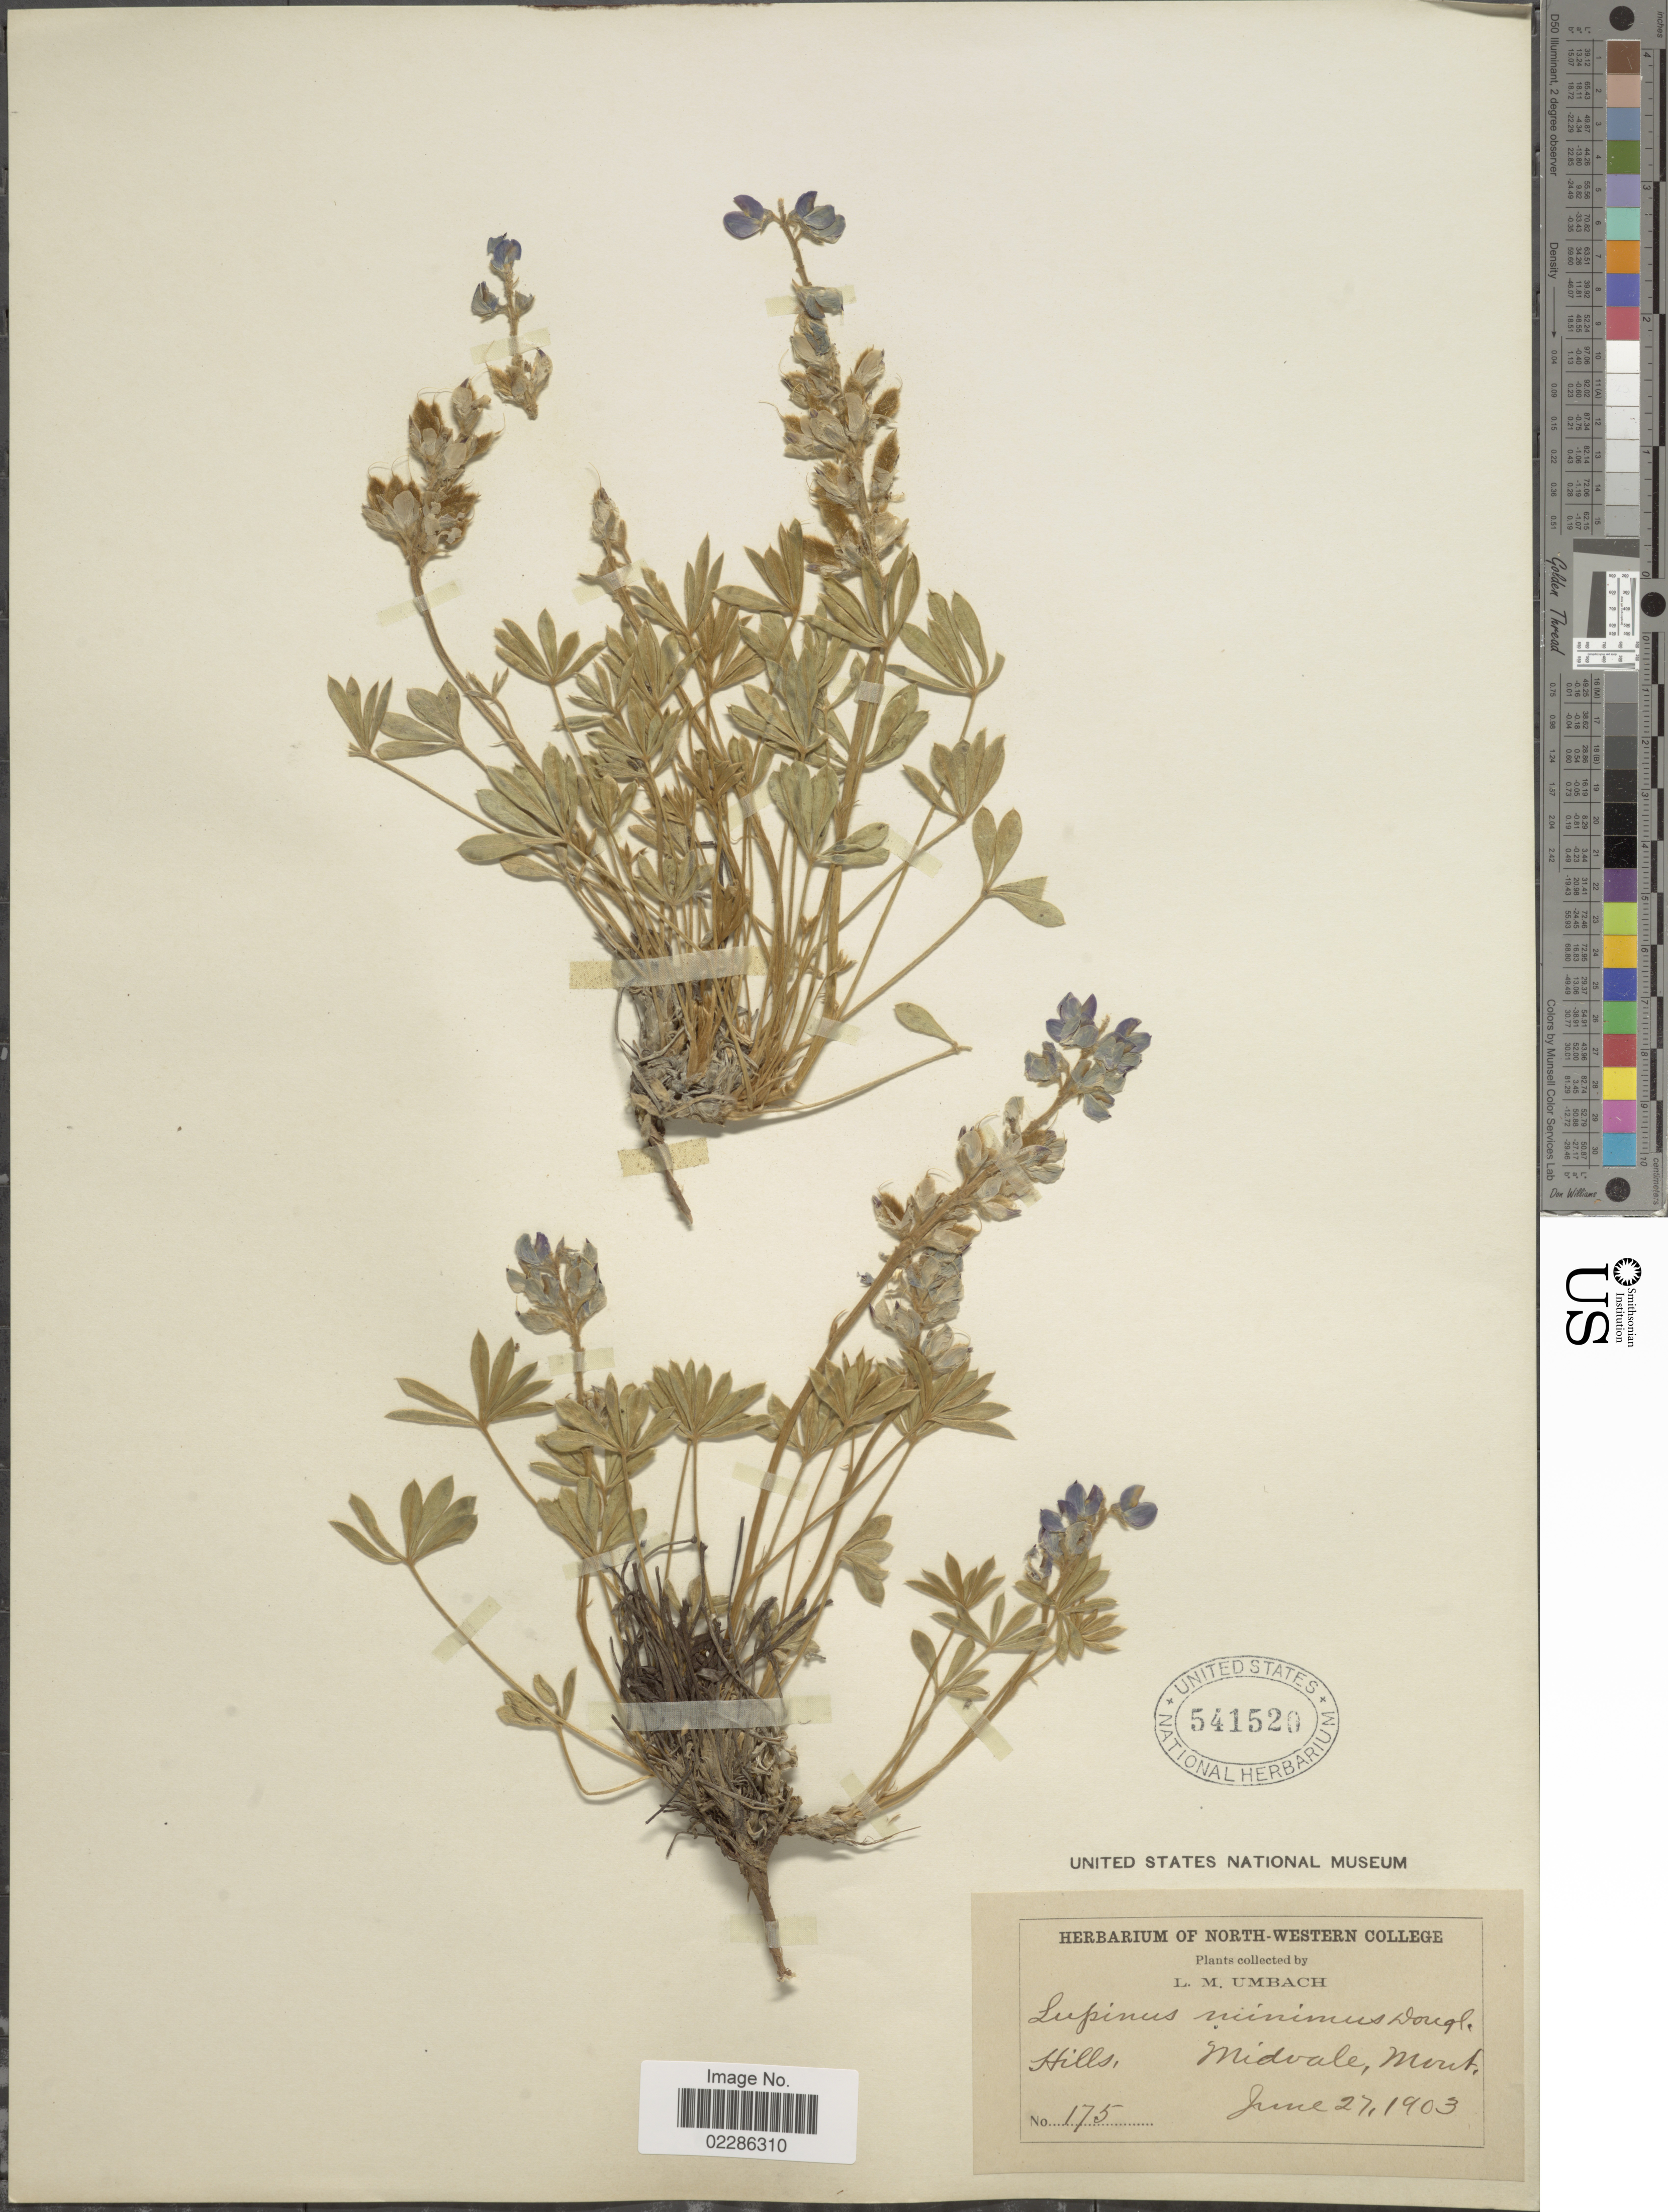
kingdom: Plantae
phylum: Tracheophyta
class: Magnoliopsida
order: Fabales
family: Fabaceae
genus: Lupinus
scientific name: Lupinus minimus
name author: Douglas ex G. Don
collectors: L. M. Umbach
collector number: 175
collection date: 1903-06-27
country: United States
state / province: Montana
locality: Hills, Midvale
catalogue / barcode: US 541520